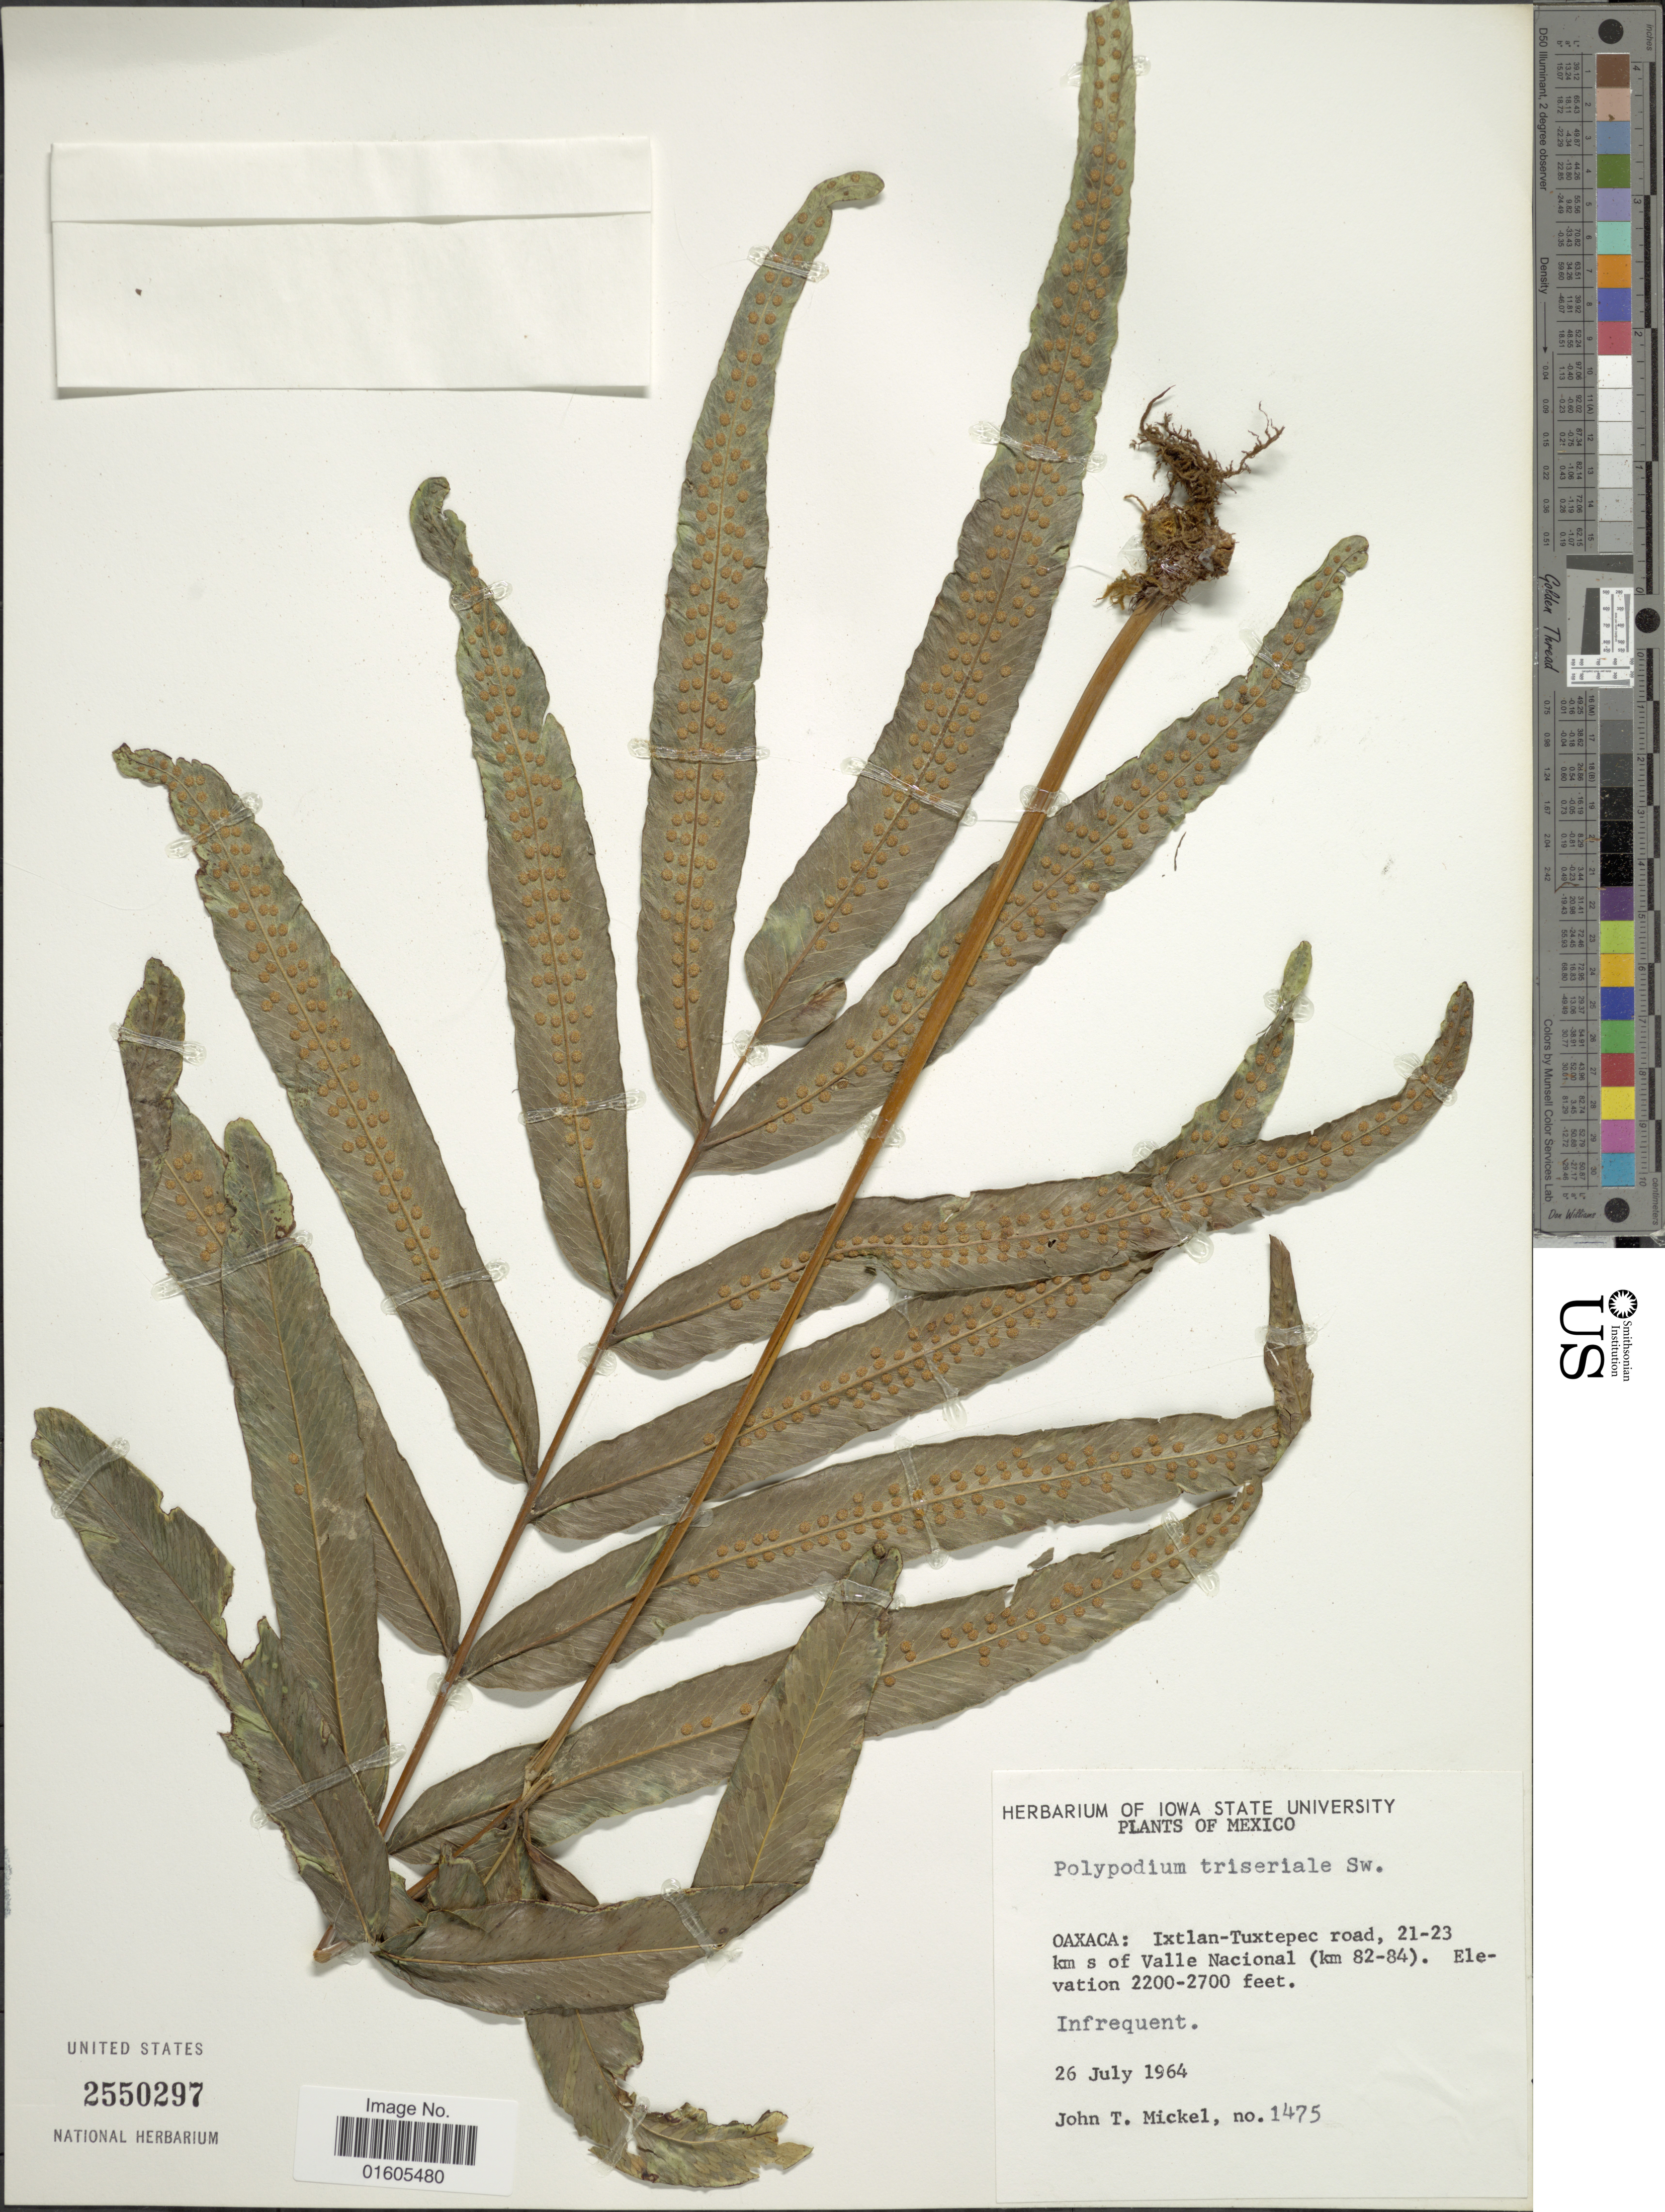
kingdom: Plantae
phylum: Tracheophyta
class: Polypodiopsida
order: Polypodiales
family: Polypodiaceae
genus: Serpocaulon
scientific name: Serpocaulon triseriale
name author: (Sw.) A.R. Sm.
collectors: J. T. Mickel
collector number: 1475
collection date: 1964-07-26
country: Mexico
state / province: Oaxaca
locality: Ixtlan-Tuxtepec road, 21-23 km s of Valle Nacional (km 82-84)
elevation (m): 671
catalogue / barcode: US 2550297